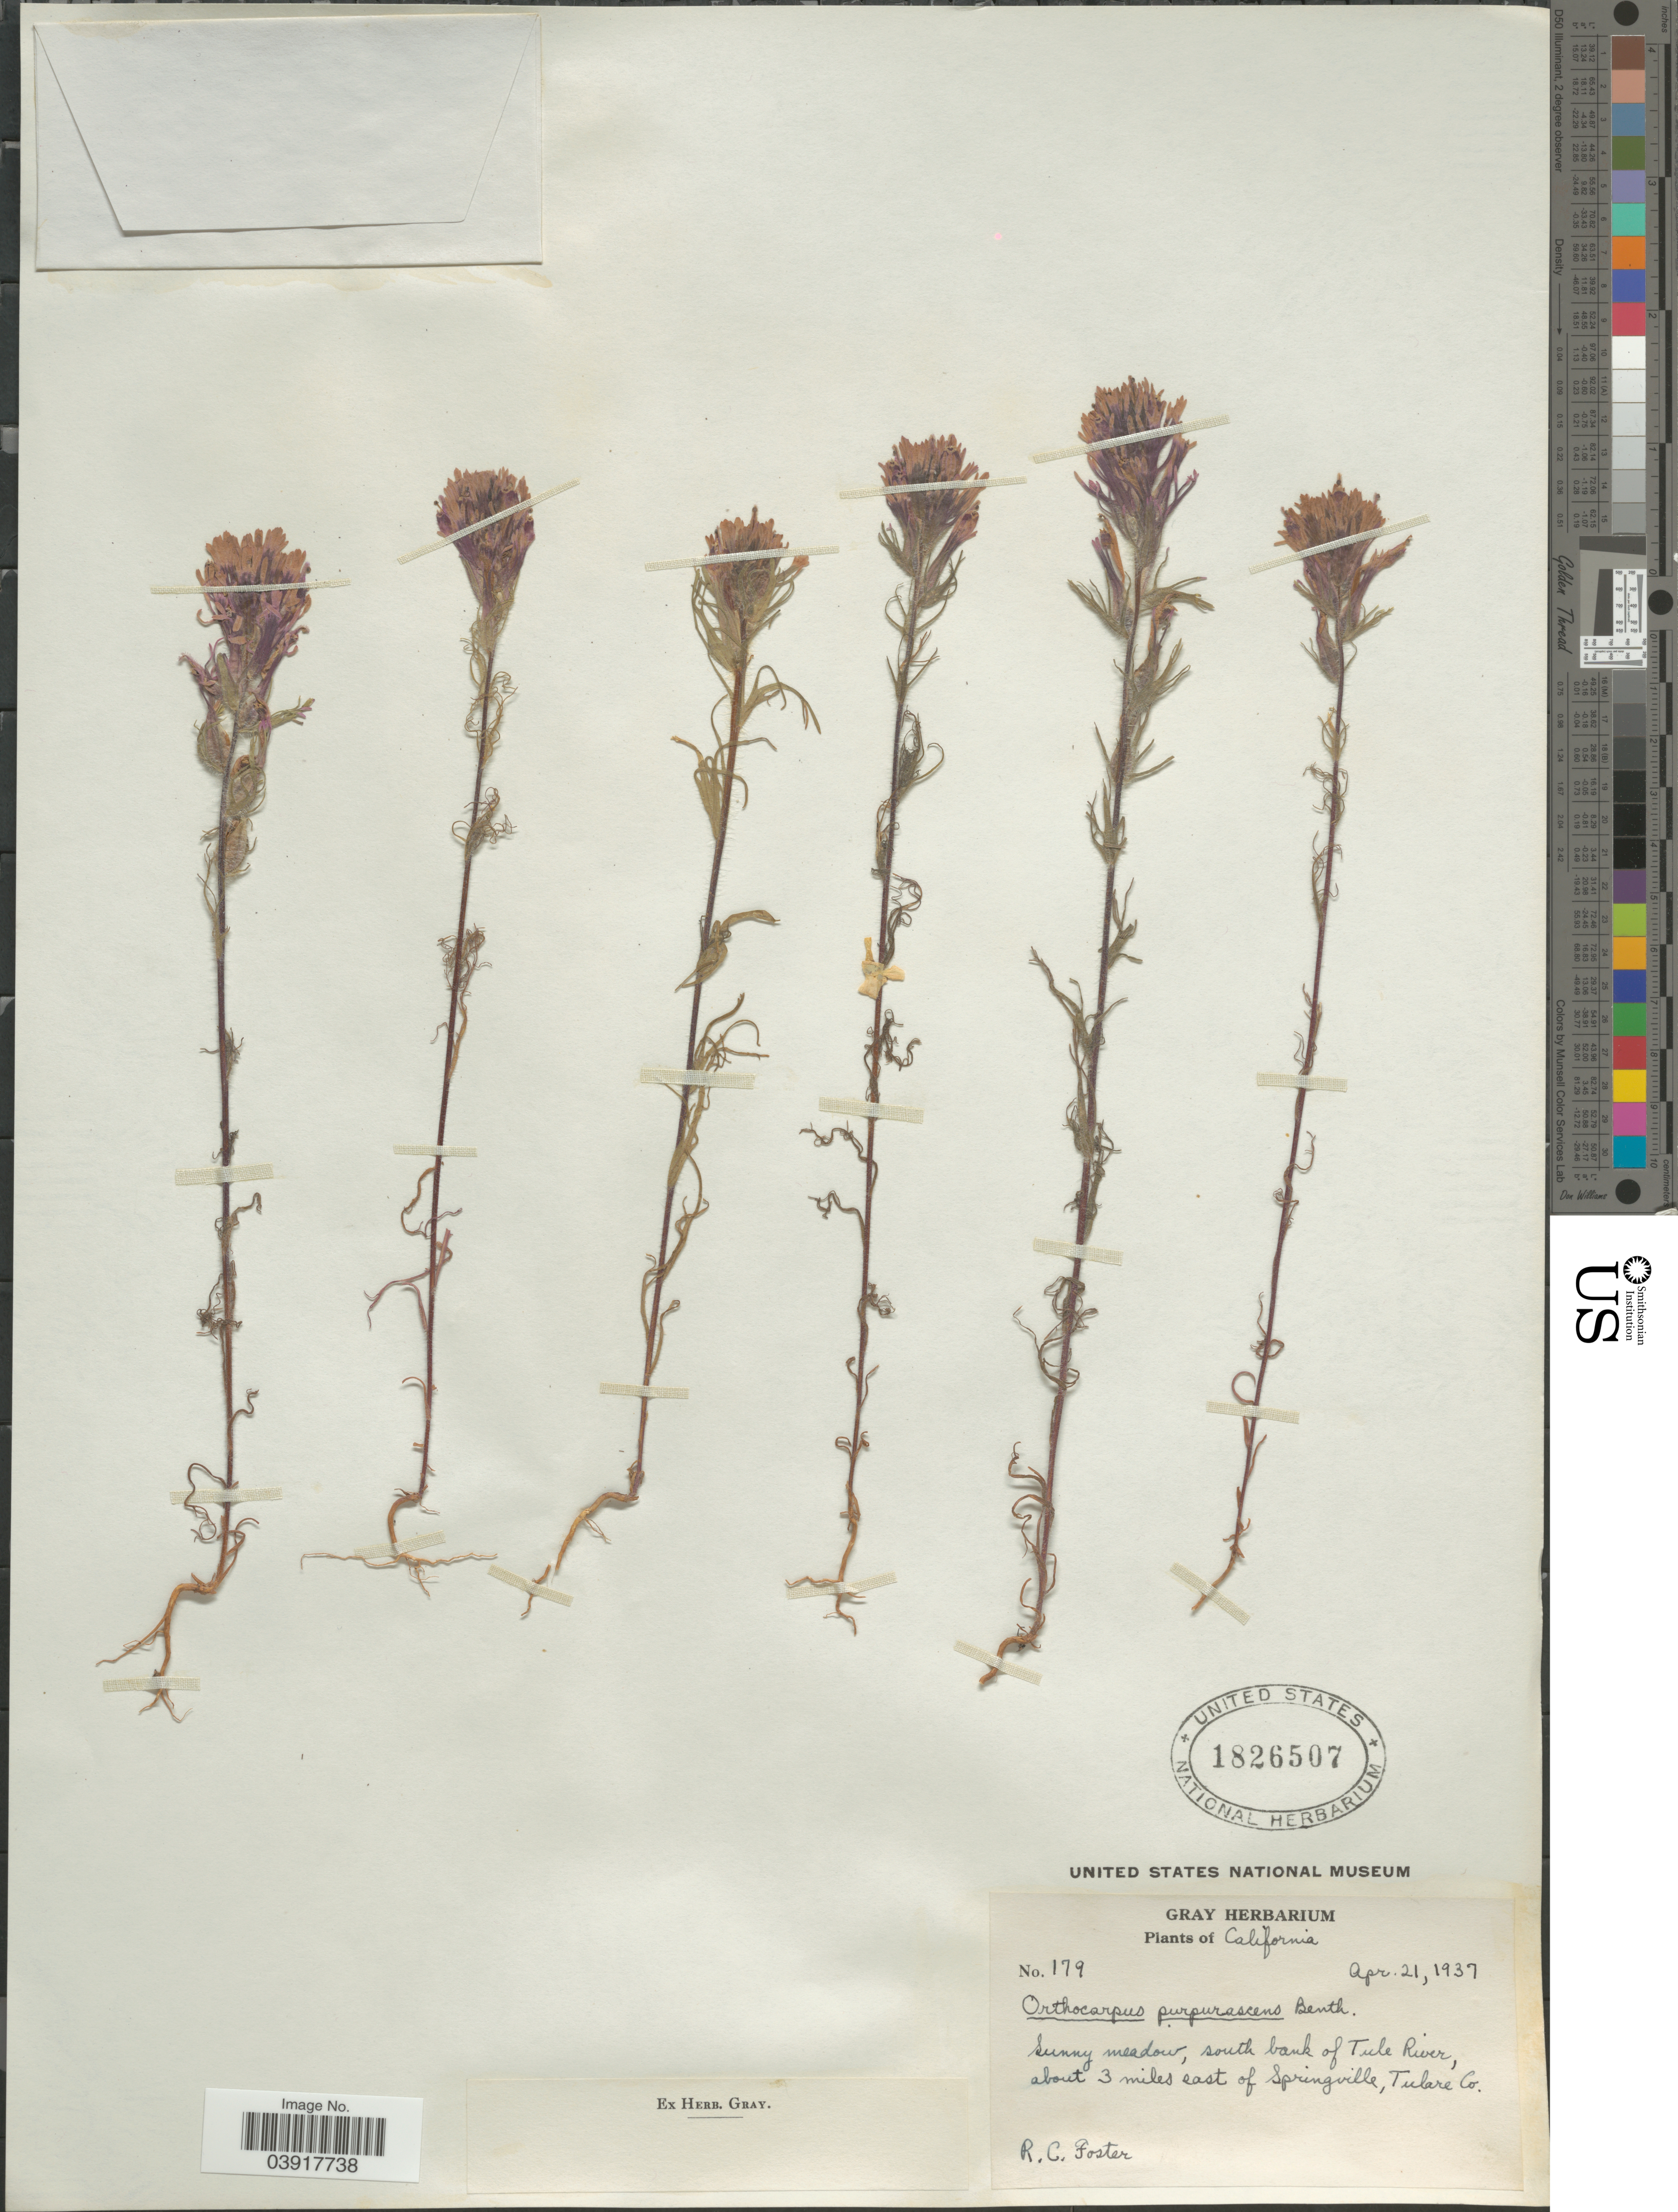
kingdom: Plantae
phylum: Tracheophyta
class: Magnoliopsida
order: Lamiales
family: Orobanchaceae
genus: Orthocarpus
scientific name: Orthocarpus purpurascens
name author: Benth.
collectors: R. C. Foster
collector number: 179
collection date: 1937-04-21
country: United States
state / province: California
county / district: Tulare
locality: Sunny meadow, south bank of Tule River, about 3 miles east of Springville, Tulare Co.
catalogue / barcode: US 1826507